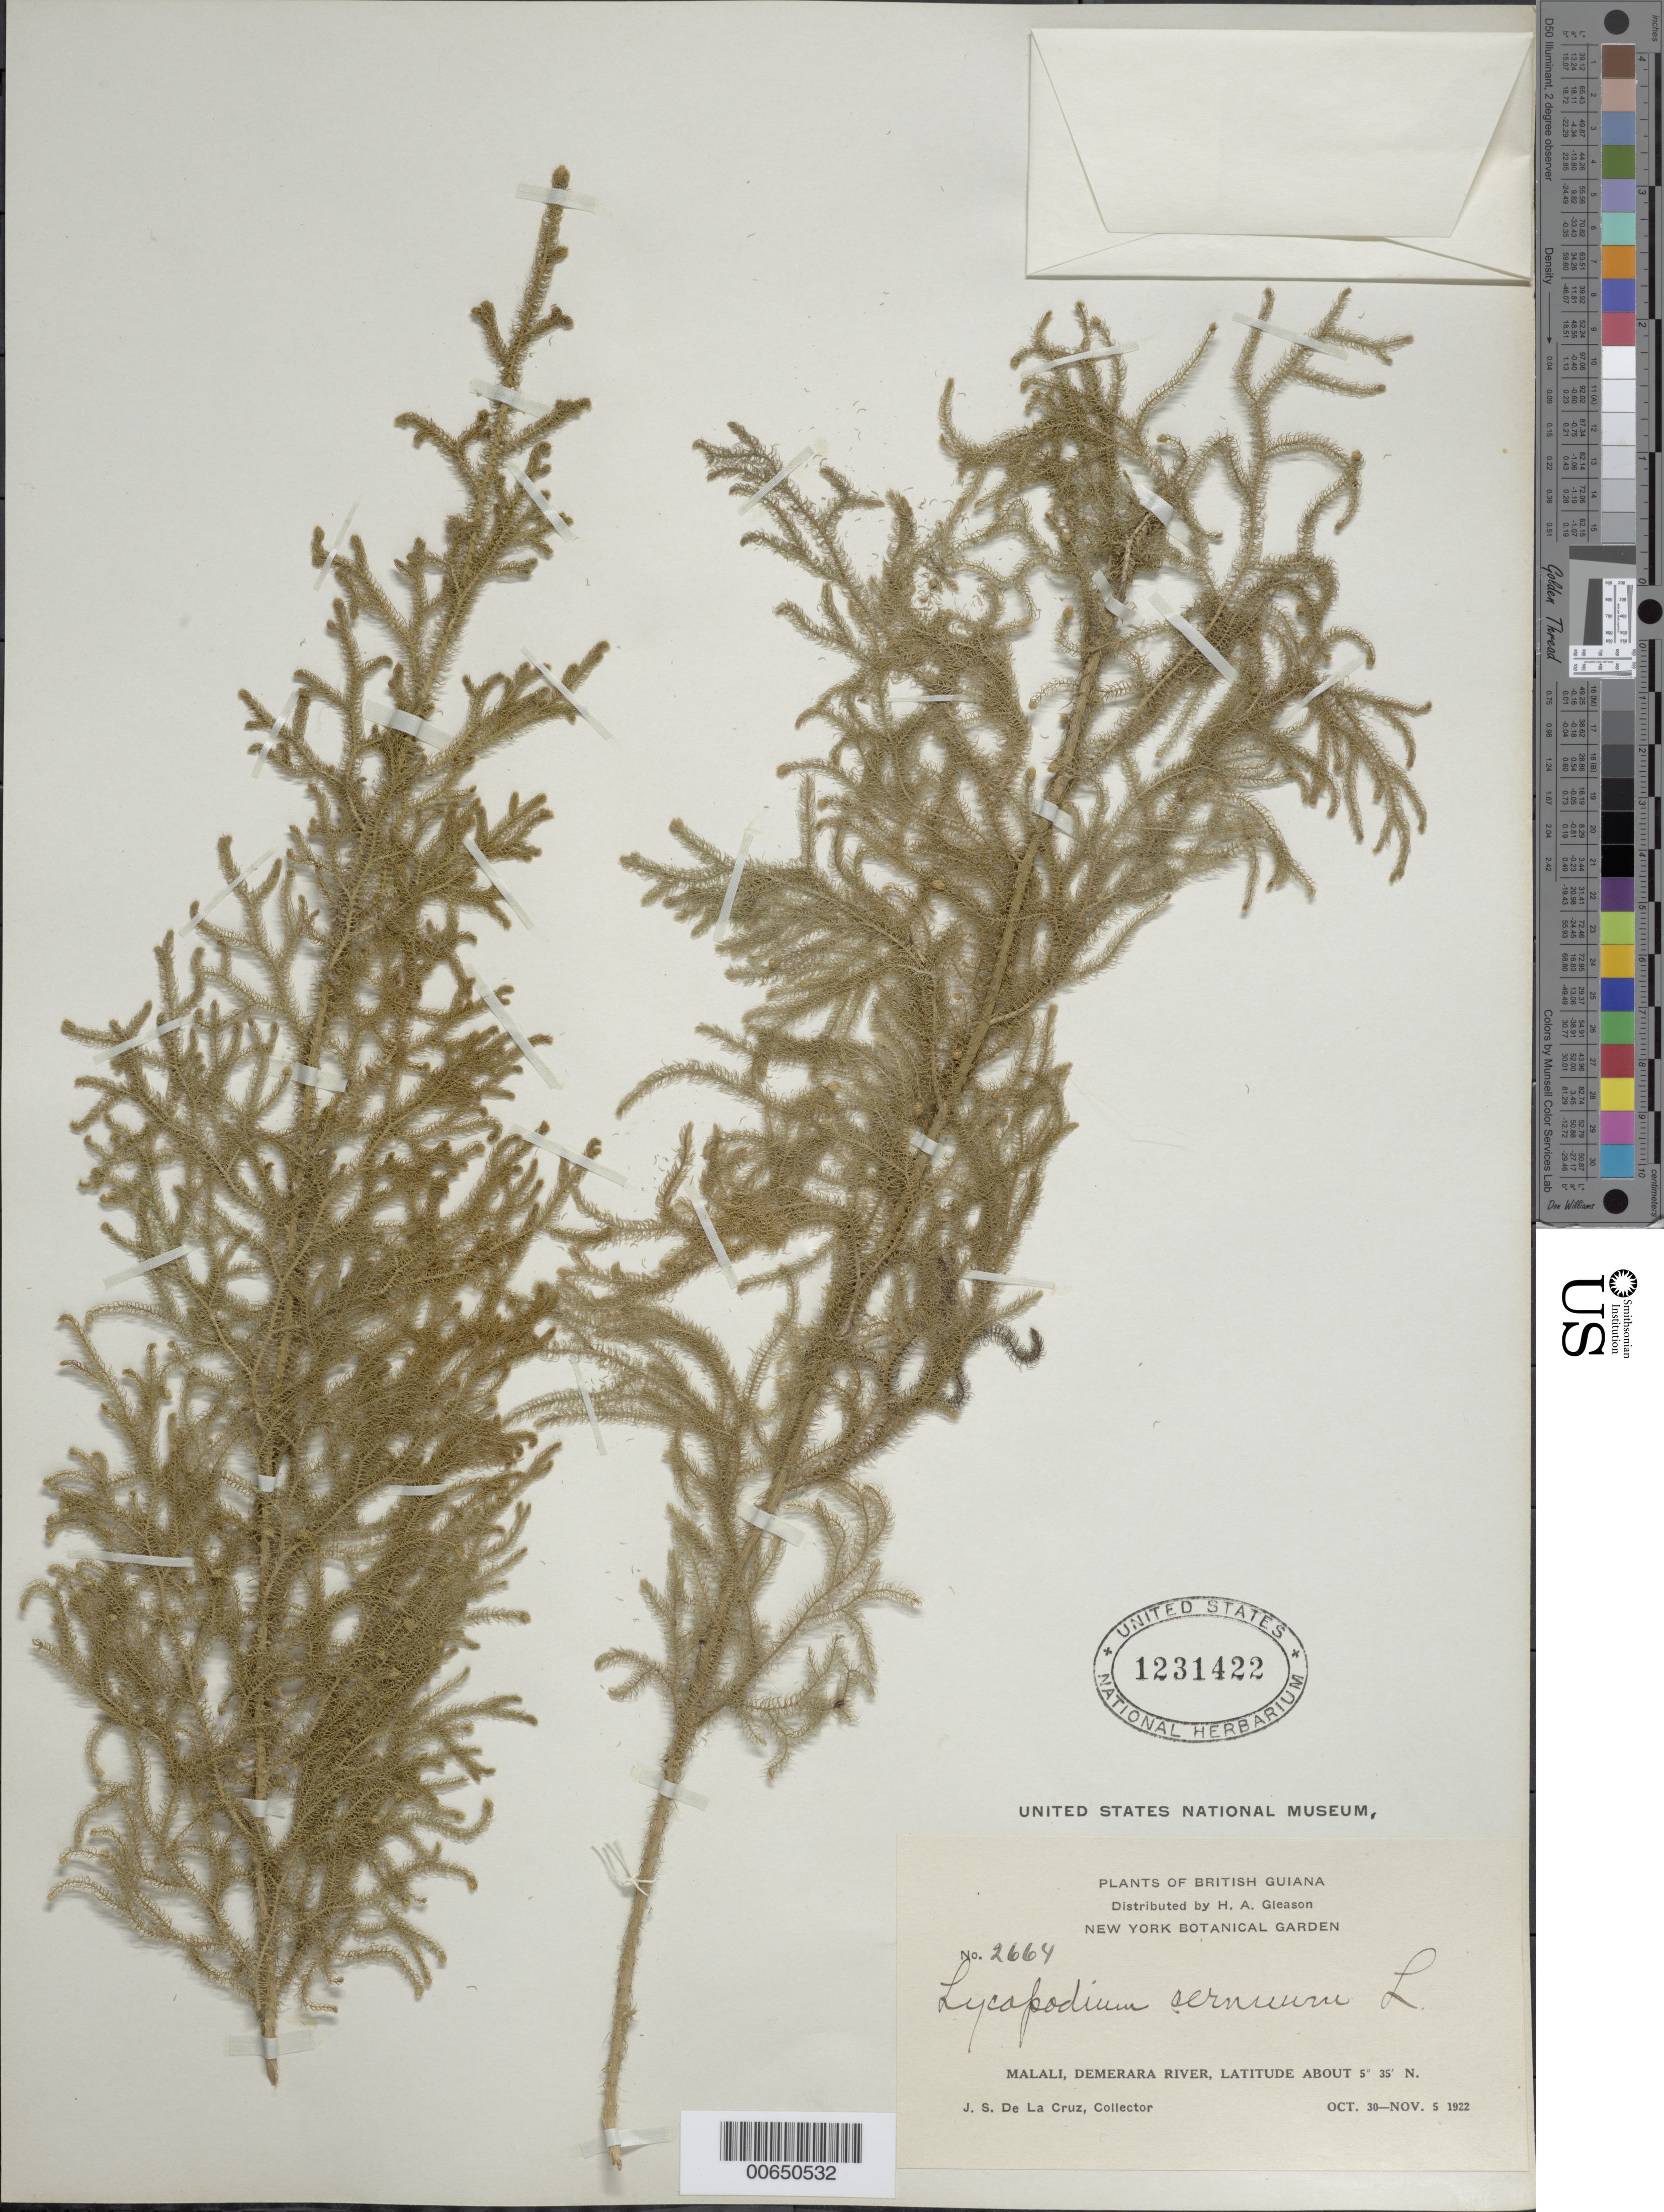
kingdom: Plantae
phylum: Tracheophyta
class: Lycopodiopsida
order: Lycopodiales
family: Lycopodiaceae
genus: Palhinhaea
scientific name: Palhinhaea cernua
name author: (L.) Vasc. & Franco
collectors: J. S. de la Cruz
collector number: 2664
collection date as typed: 30-Oct-22 to 5-Nov-22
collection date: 1922-10-30/1922-11-05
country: Guyana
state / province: U. Demerara-Berbice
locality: Malali, Demerara R.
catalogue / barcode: US 1231422